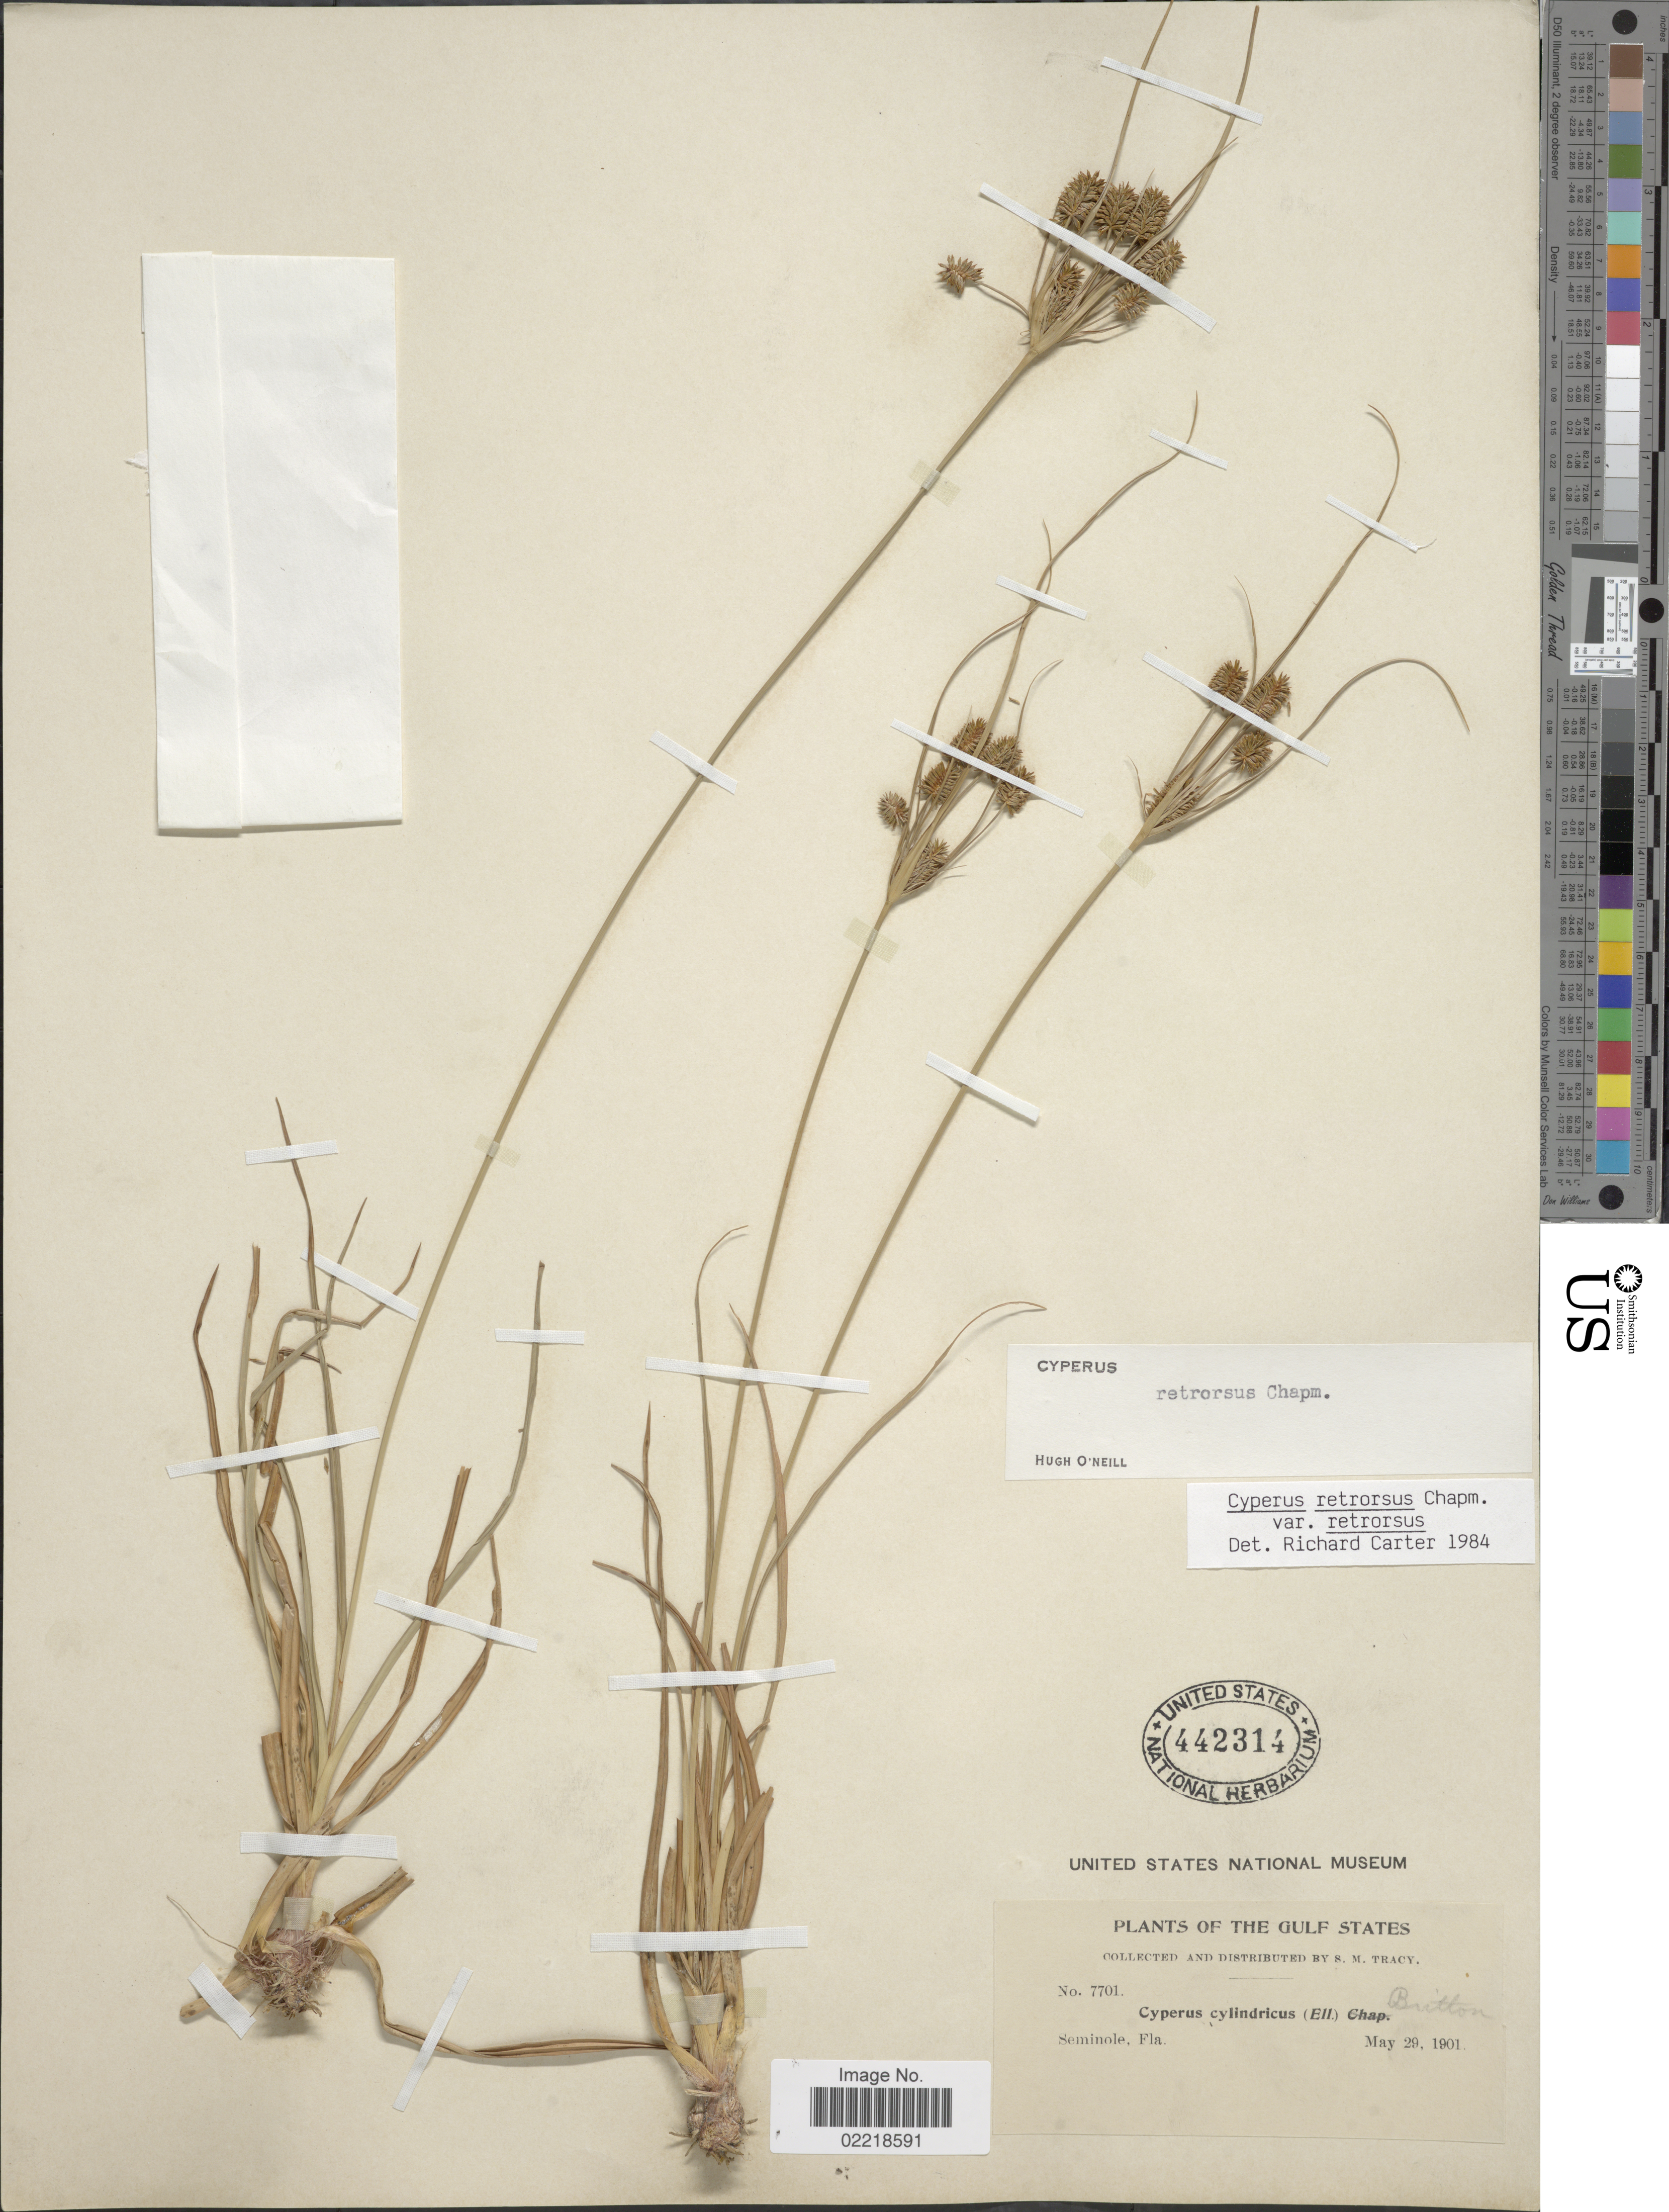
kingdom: Plantae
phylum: Tracheophyta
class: Liliopsida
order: Poales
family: Cyperaceae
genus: Cyperus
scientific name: Cyperus retrorsus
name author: Chapm.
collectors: S. M. Tracy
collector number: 7701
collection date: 1901-05-29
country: United States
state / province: Florida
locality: The Gulf States, Seminole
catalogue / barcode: US 442314